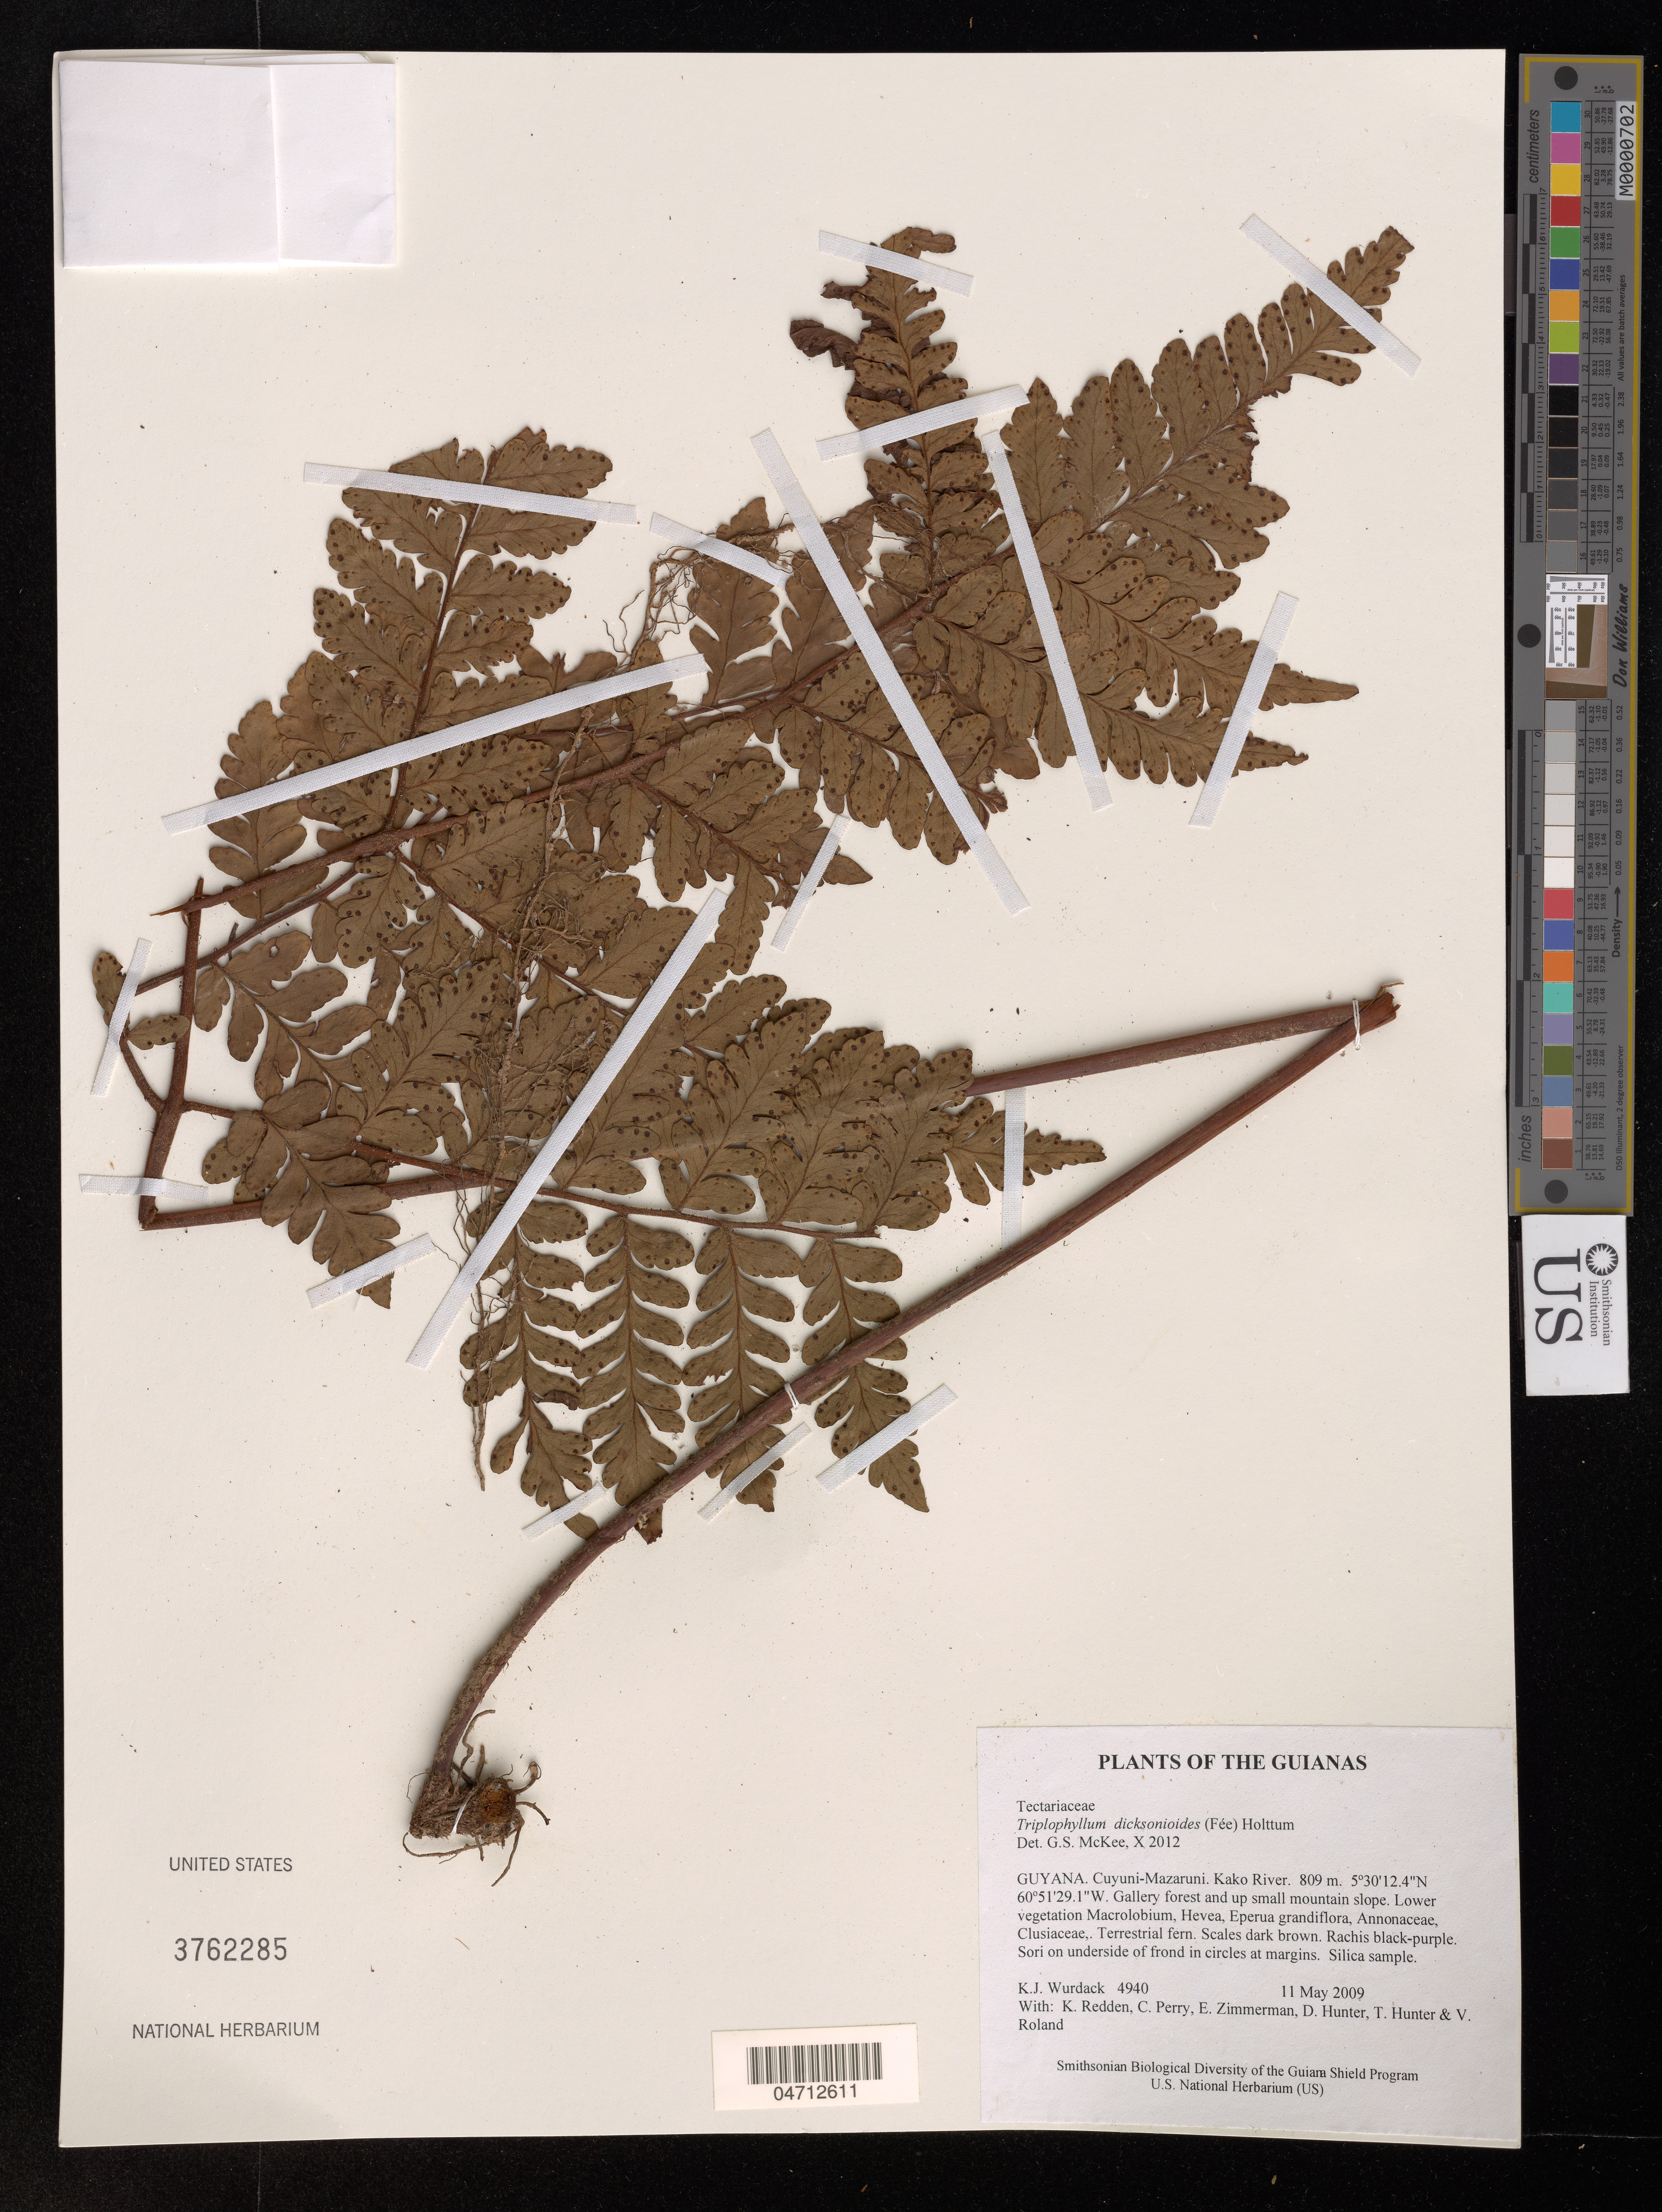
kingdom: Plantae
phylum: Tracheophyta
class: Polypodiopsida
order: Polypodiales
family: Tectariaceae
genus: Triplophyllum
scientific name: Triplophyllum dicksonioides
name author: (Fée) Holttum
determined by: McKee, G. S., (US), NMNH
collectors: K. Wurdack, K. M. Redden, C. Perry, E. Zimmerman, D. Hunter, T. Hunter & V. Roland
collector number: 4940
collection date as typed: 11 May 2009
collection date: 2009-05-11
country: Guyana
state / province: Cuyuni-Mazaruni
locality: Kako River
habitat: Gallery forest and up small mountain slope. Lower vegetation Macrolobium, Hevea, Eperua grandiflora, Annonaceae, Clusiaceae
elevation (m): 809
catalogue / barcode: US 3762285